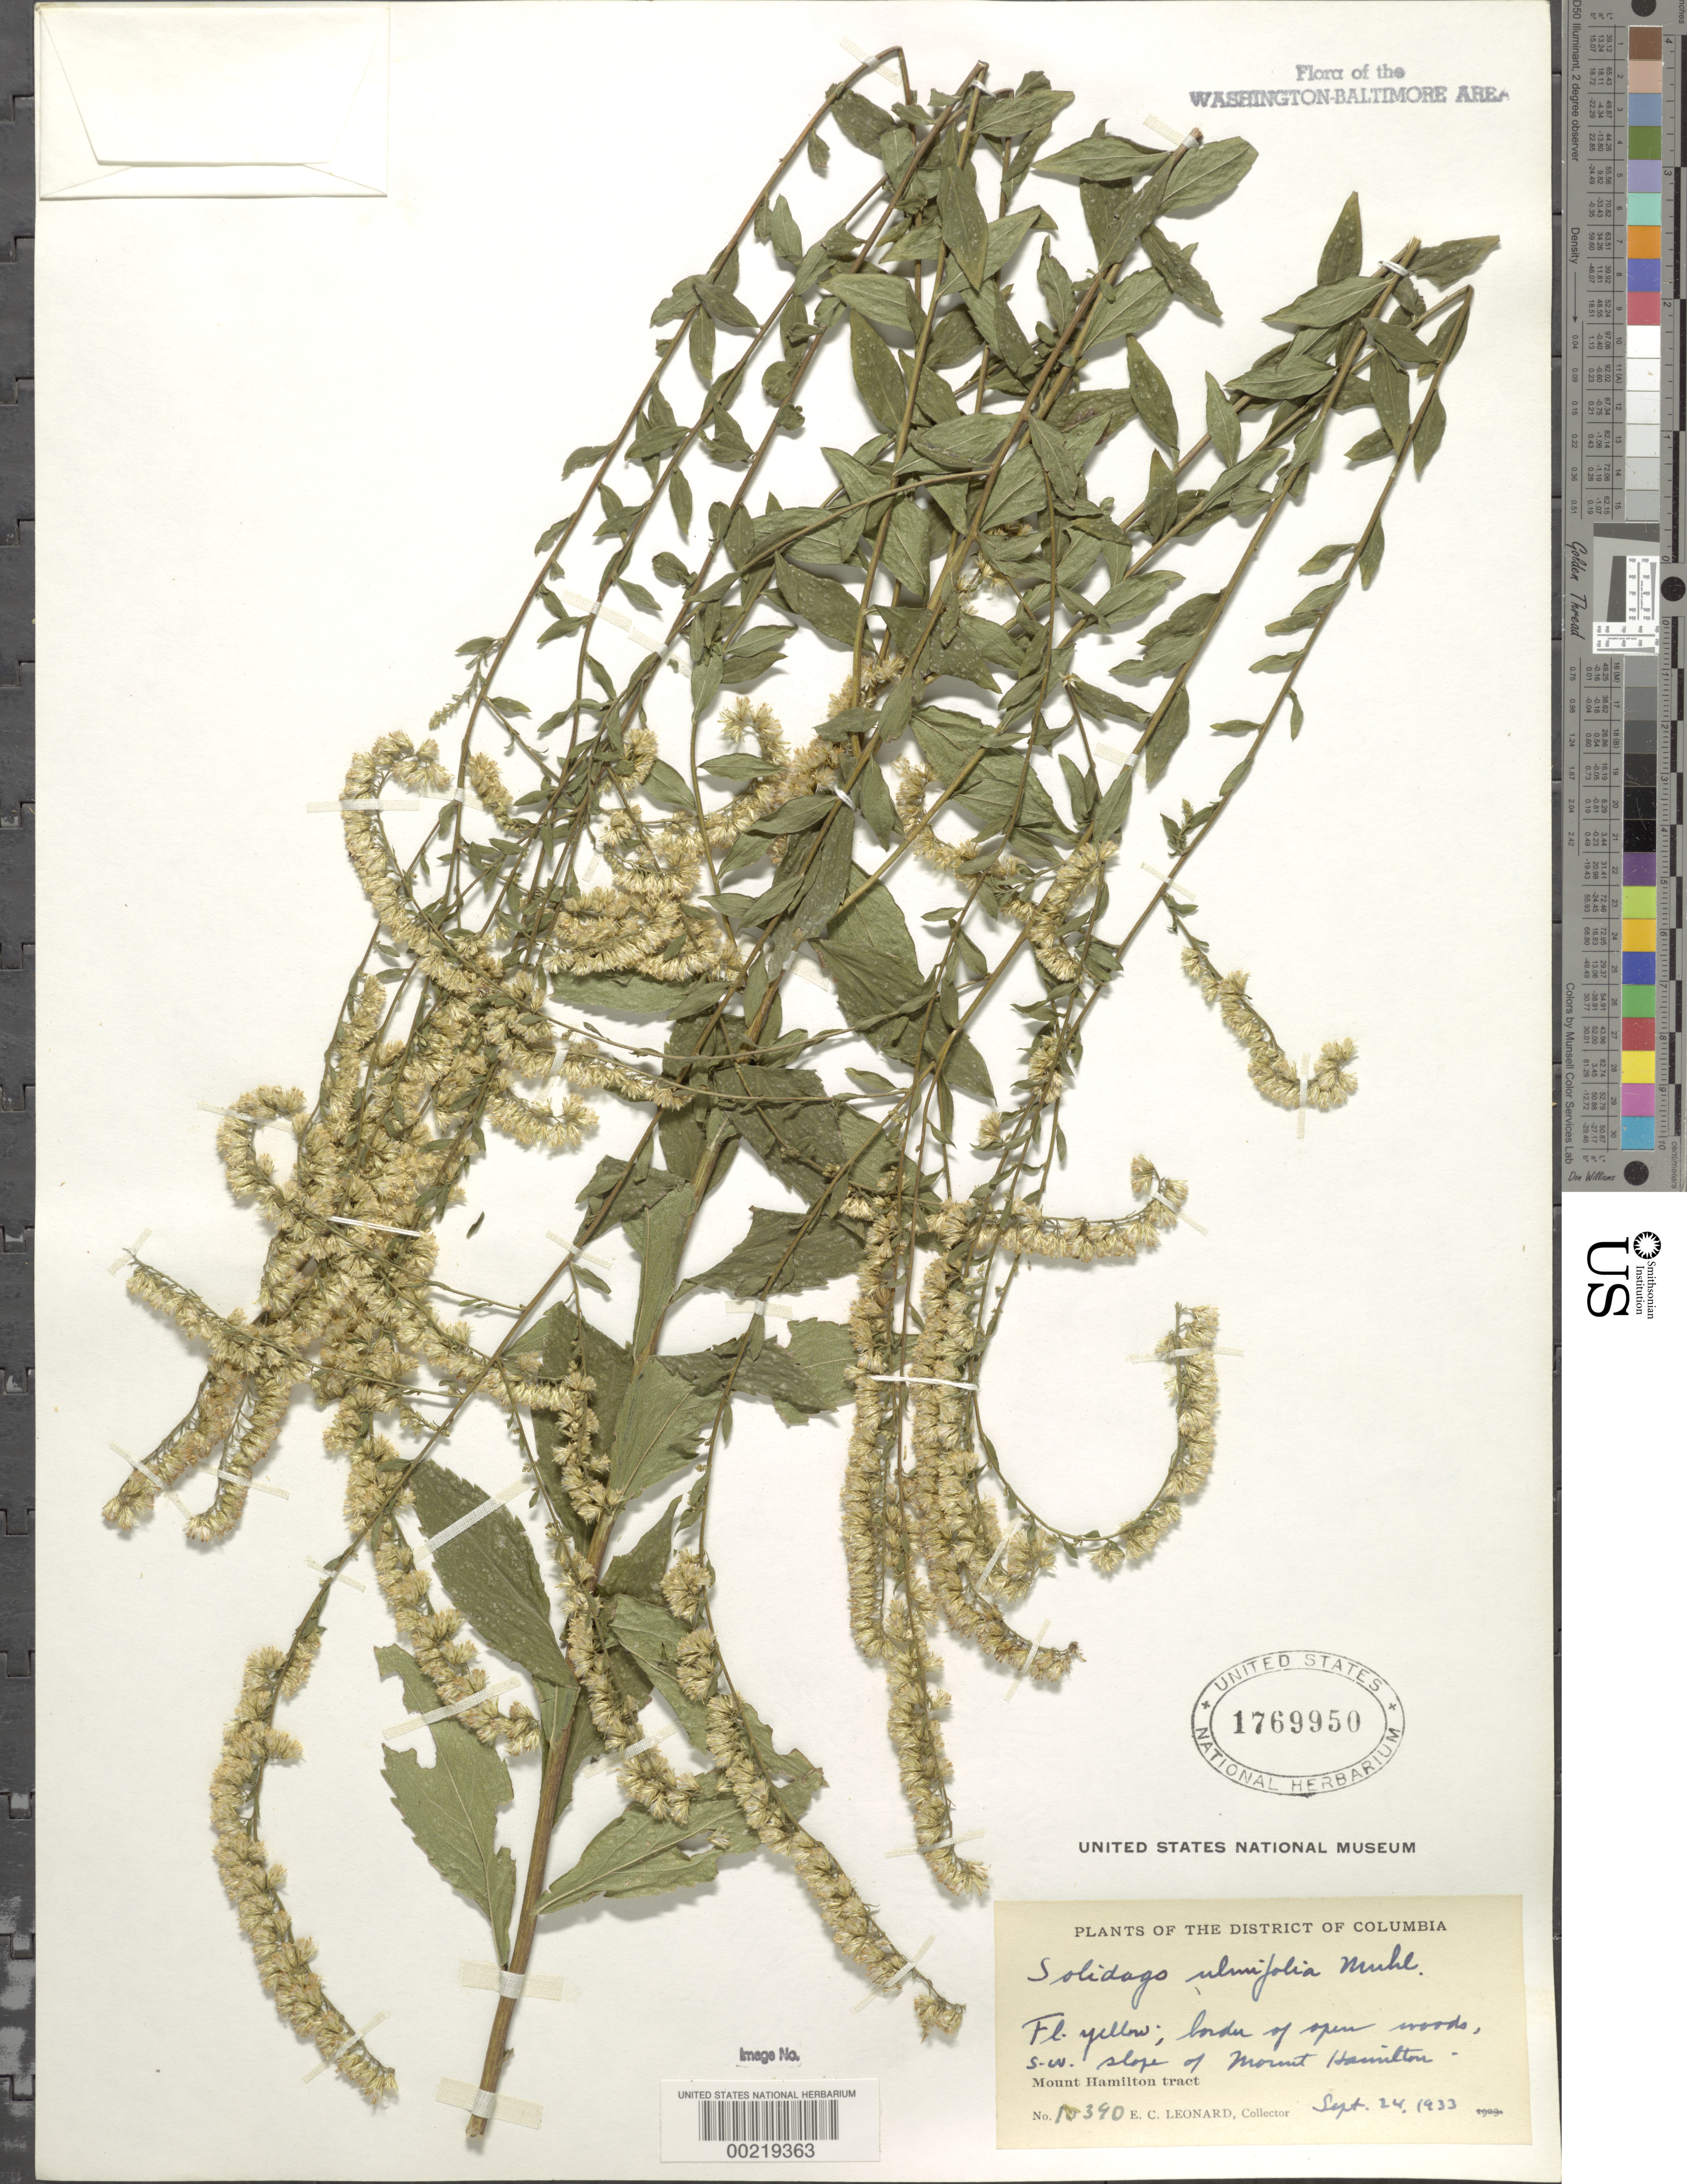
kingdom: Plantae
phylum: Tracheophyta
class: Magnoliopsida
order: Asterales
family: Asteraceae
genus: Solidago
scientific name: Solidago ulmifolia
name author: Muhl. ex Willd.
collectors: E. C. Leonard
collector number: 10390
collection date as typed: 24 Sep 1933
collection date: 1933-09-24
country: United States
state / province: District of Columbia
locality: SW slope of Mount Hamilton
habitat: Border of open woods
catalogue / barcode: US 1769950